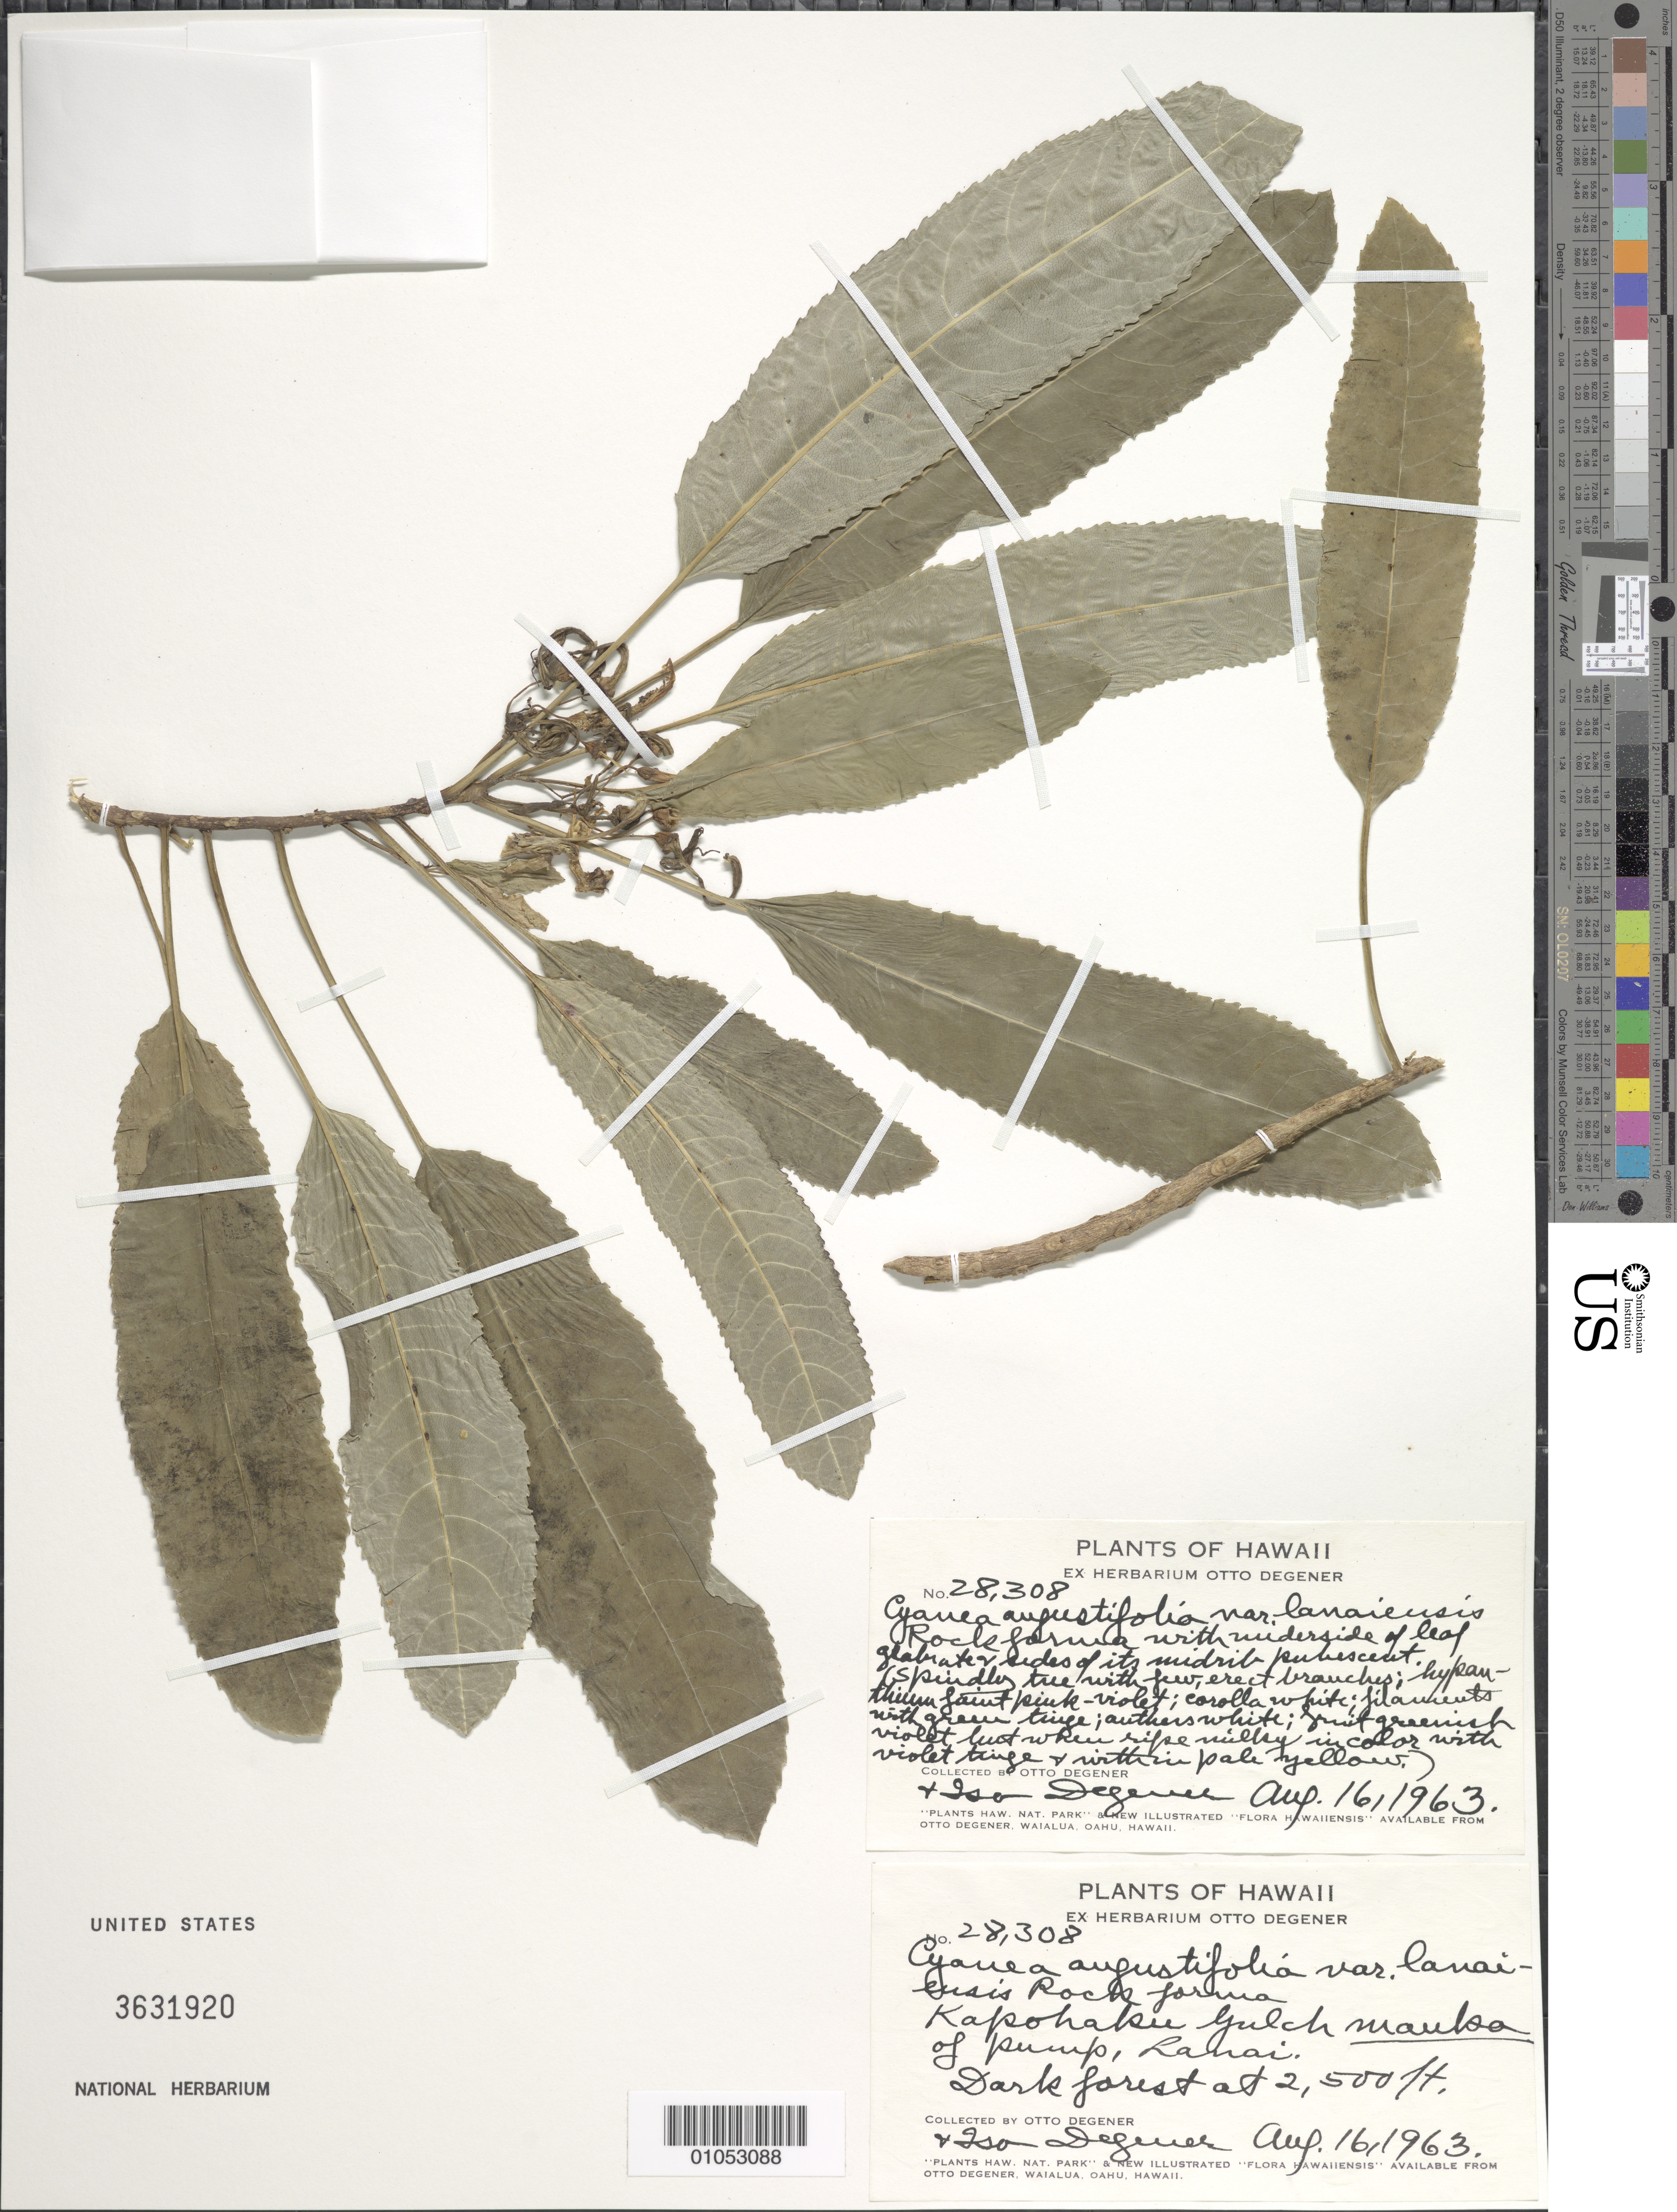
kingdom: Plantae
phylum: Tracheophyta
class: Magnoliopsida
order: Asterales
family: Campanulaceae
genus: Cyanea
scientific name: Cyanea angustifolia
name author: (Cham.) Hillebr.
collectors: O. Degener & I. Degener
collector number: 28308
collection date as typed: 16 Aug 1963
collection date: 1963-08-16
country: United States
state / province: Hawaii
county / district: Maui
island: Lana'i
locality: Kapohaku Gulch, maulso of pump.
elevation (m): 762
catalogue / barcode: US 3631929